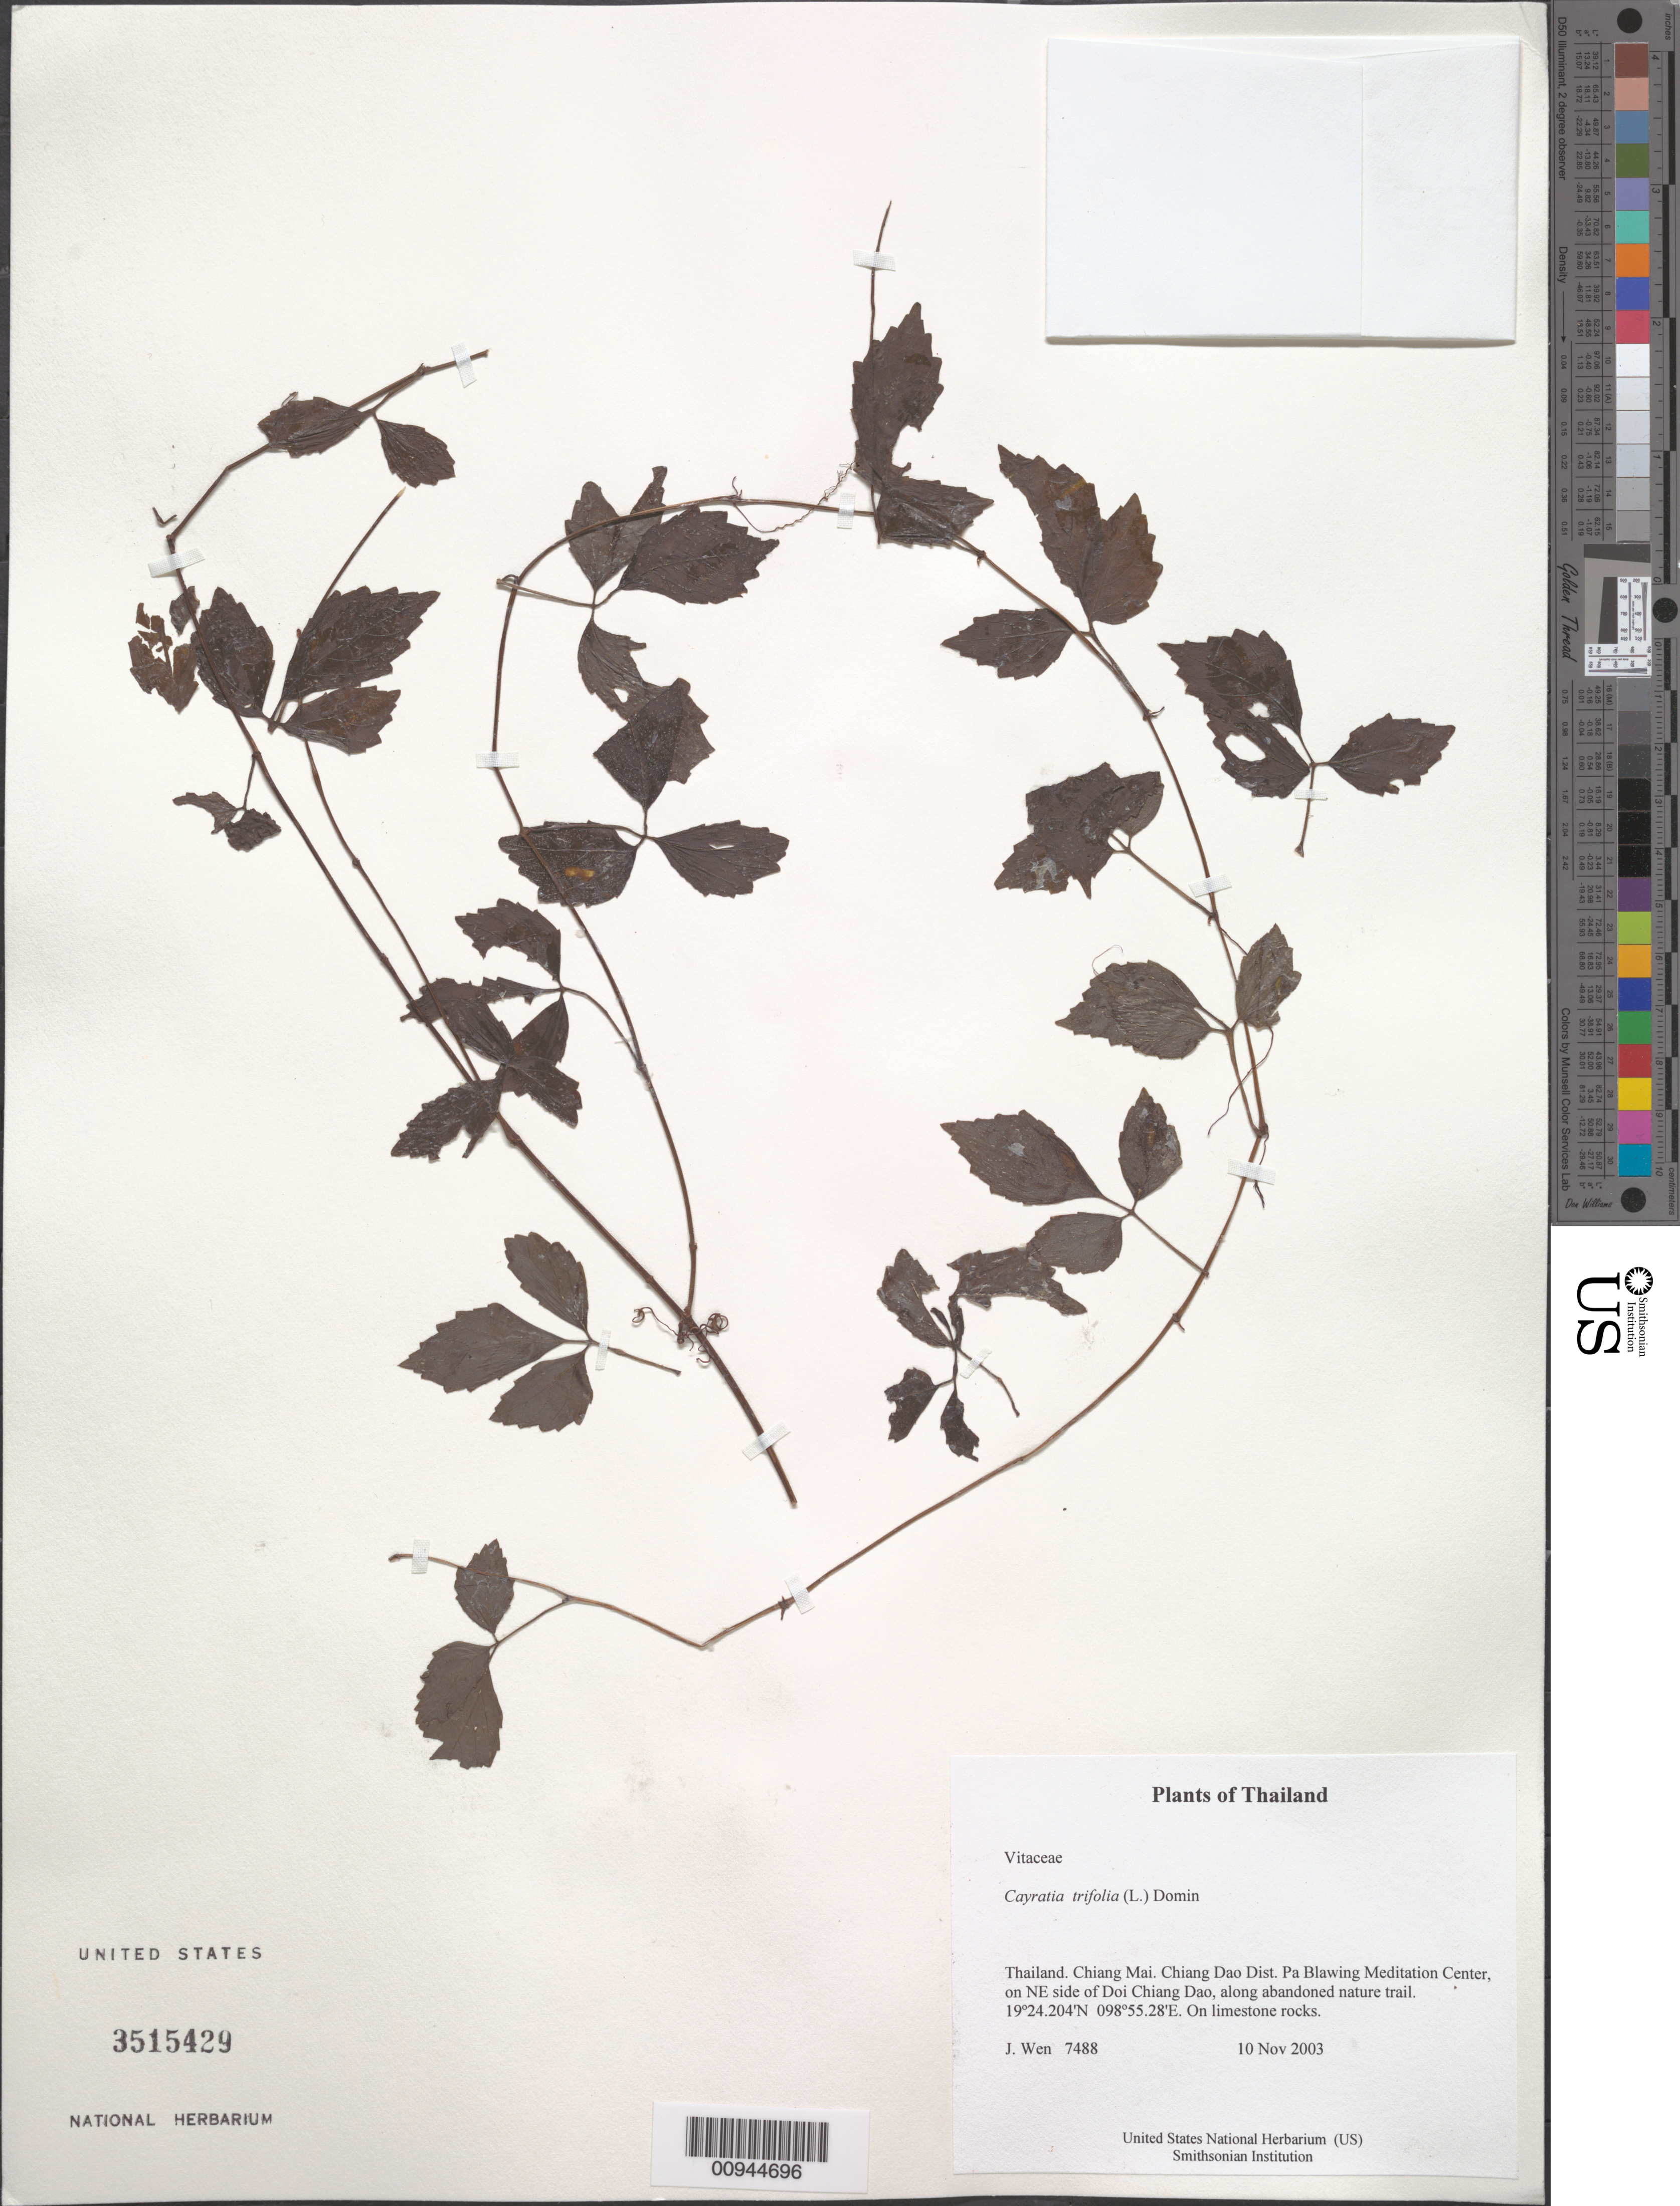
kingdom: Plantae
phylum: Tracheophyta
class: Magnoliopsida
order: Vitales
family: Vitaceae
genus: Causonis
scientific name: Causonis trifolia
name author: (L.) Mabb. & J. Wen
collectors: J. Wen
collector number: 7488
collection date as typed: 10 Nov 2003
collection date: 2003-11-10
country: Thailand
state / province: Chiang Mai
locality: Chiang Dao Dist. Pa Blawing Meditation Center, on NE side of Doi Chiang Dao, along abandoned nature trail.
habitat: On limestone rocks.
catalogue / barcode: US 3515429